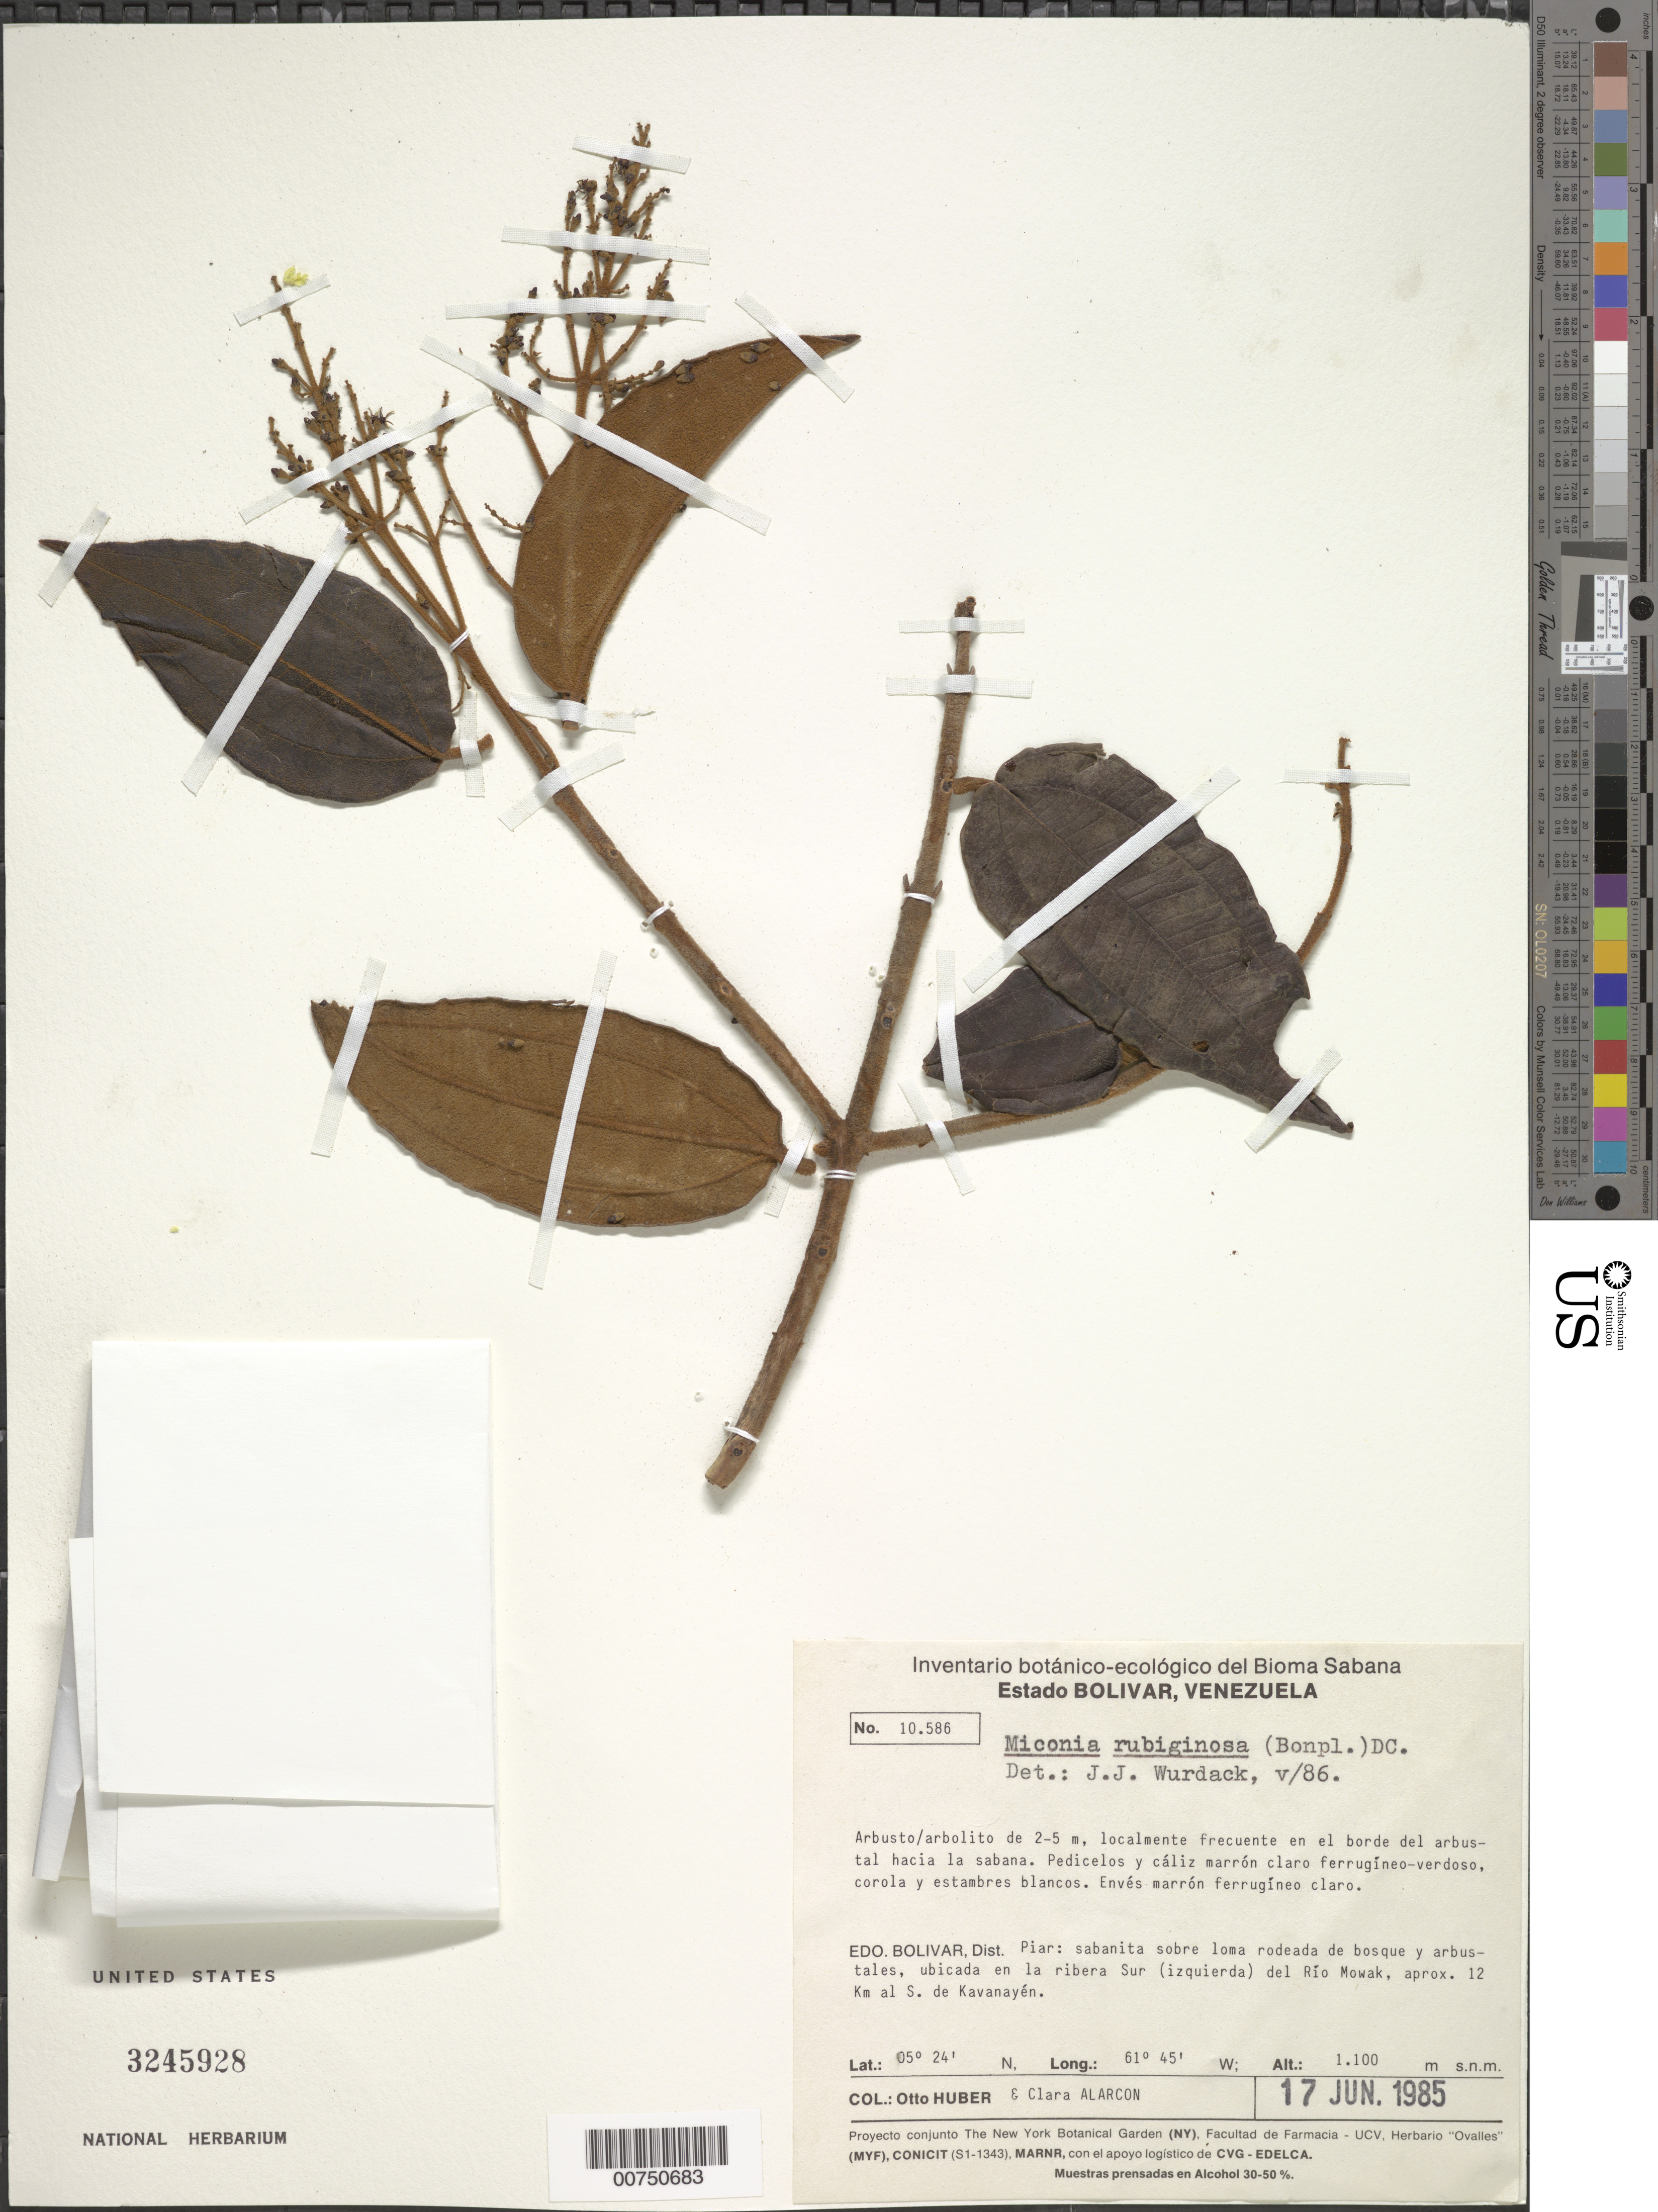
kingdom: Plantae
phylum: Tracheophyta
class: Magnoliopsida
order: Myrtales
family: Melastomataceae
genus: Miconia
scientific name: Miconia rubiginosa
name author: (Bonpl.) DC.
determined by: Wurdack, John J., (US), US (UNITED STATES)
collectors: O. Huber & C. Alarcon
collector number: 10586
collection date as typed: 17-Jun-85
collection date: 1985-06-17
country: Venezuela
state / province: Bolívar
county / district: Piar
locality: Río Mowak, ubicada en la ribera Sur (izquierda), aprox. 12 km al S de Kavanyen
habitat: Sabanita sobre loma rodeada de bosque y arbustales; en el borde del arbustal hacia la sabana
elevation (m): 1100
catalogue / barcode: US 3245928